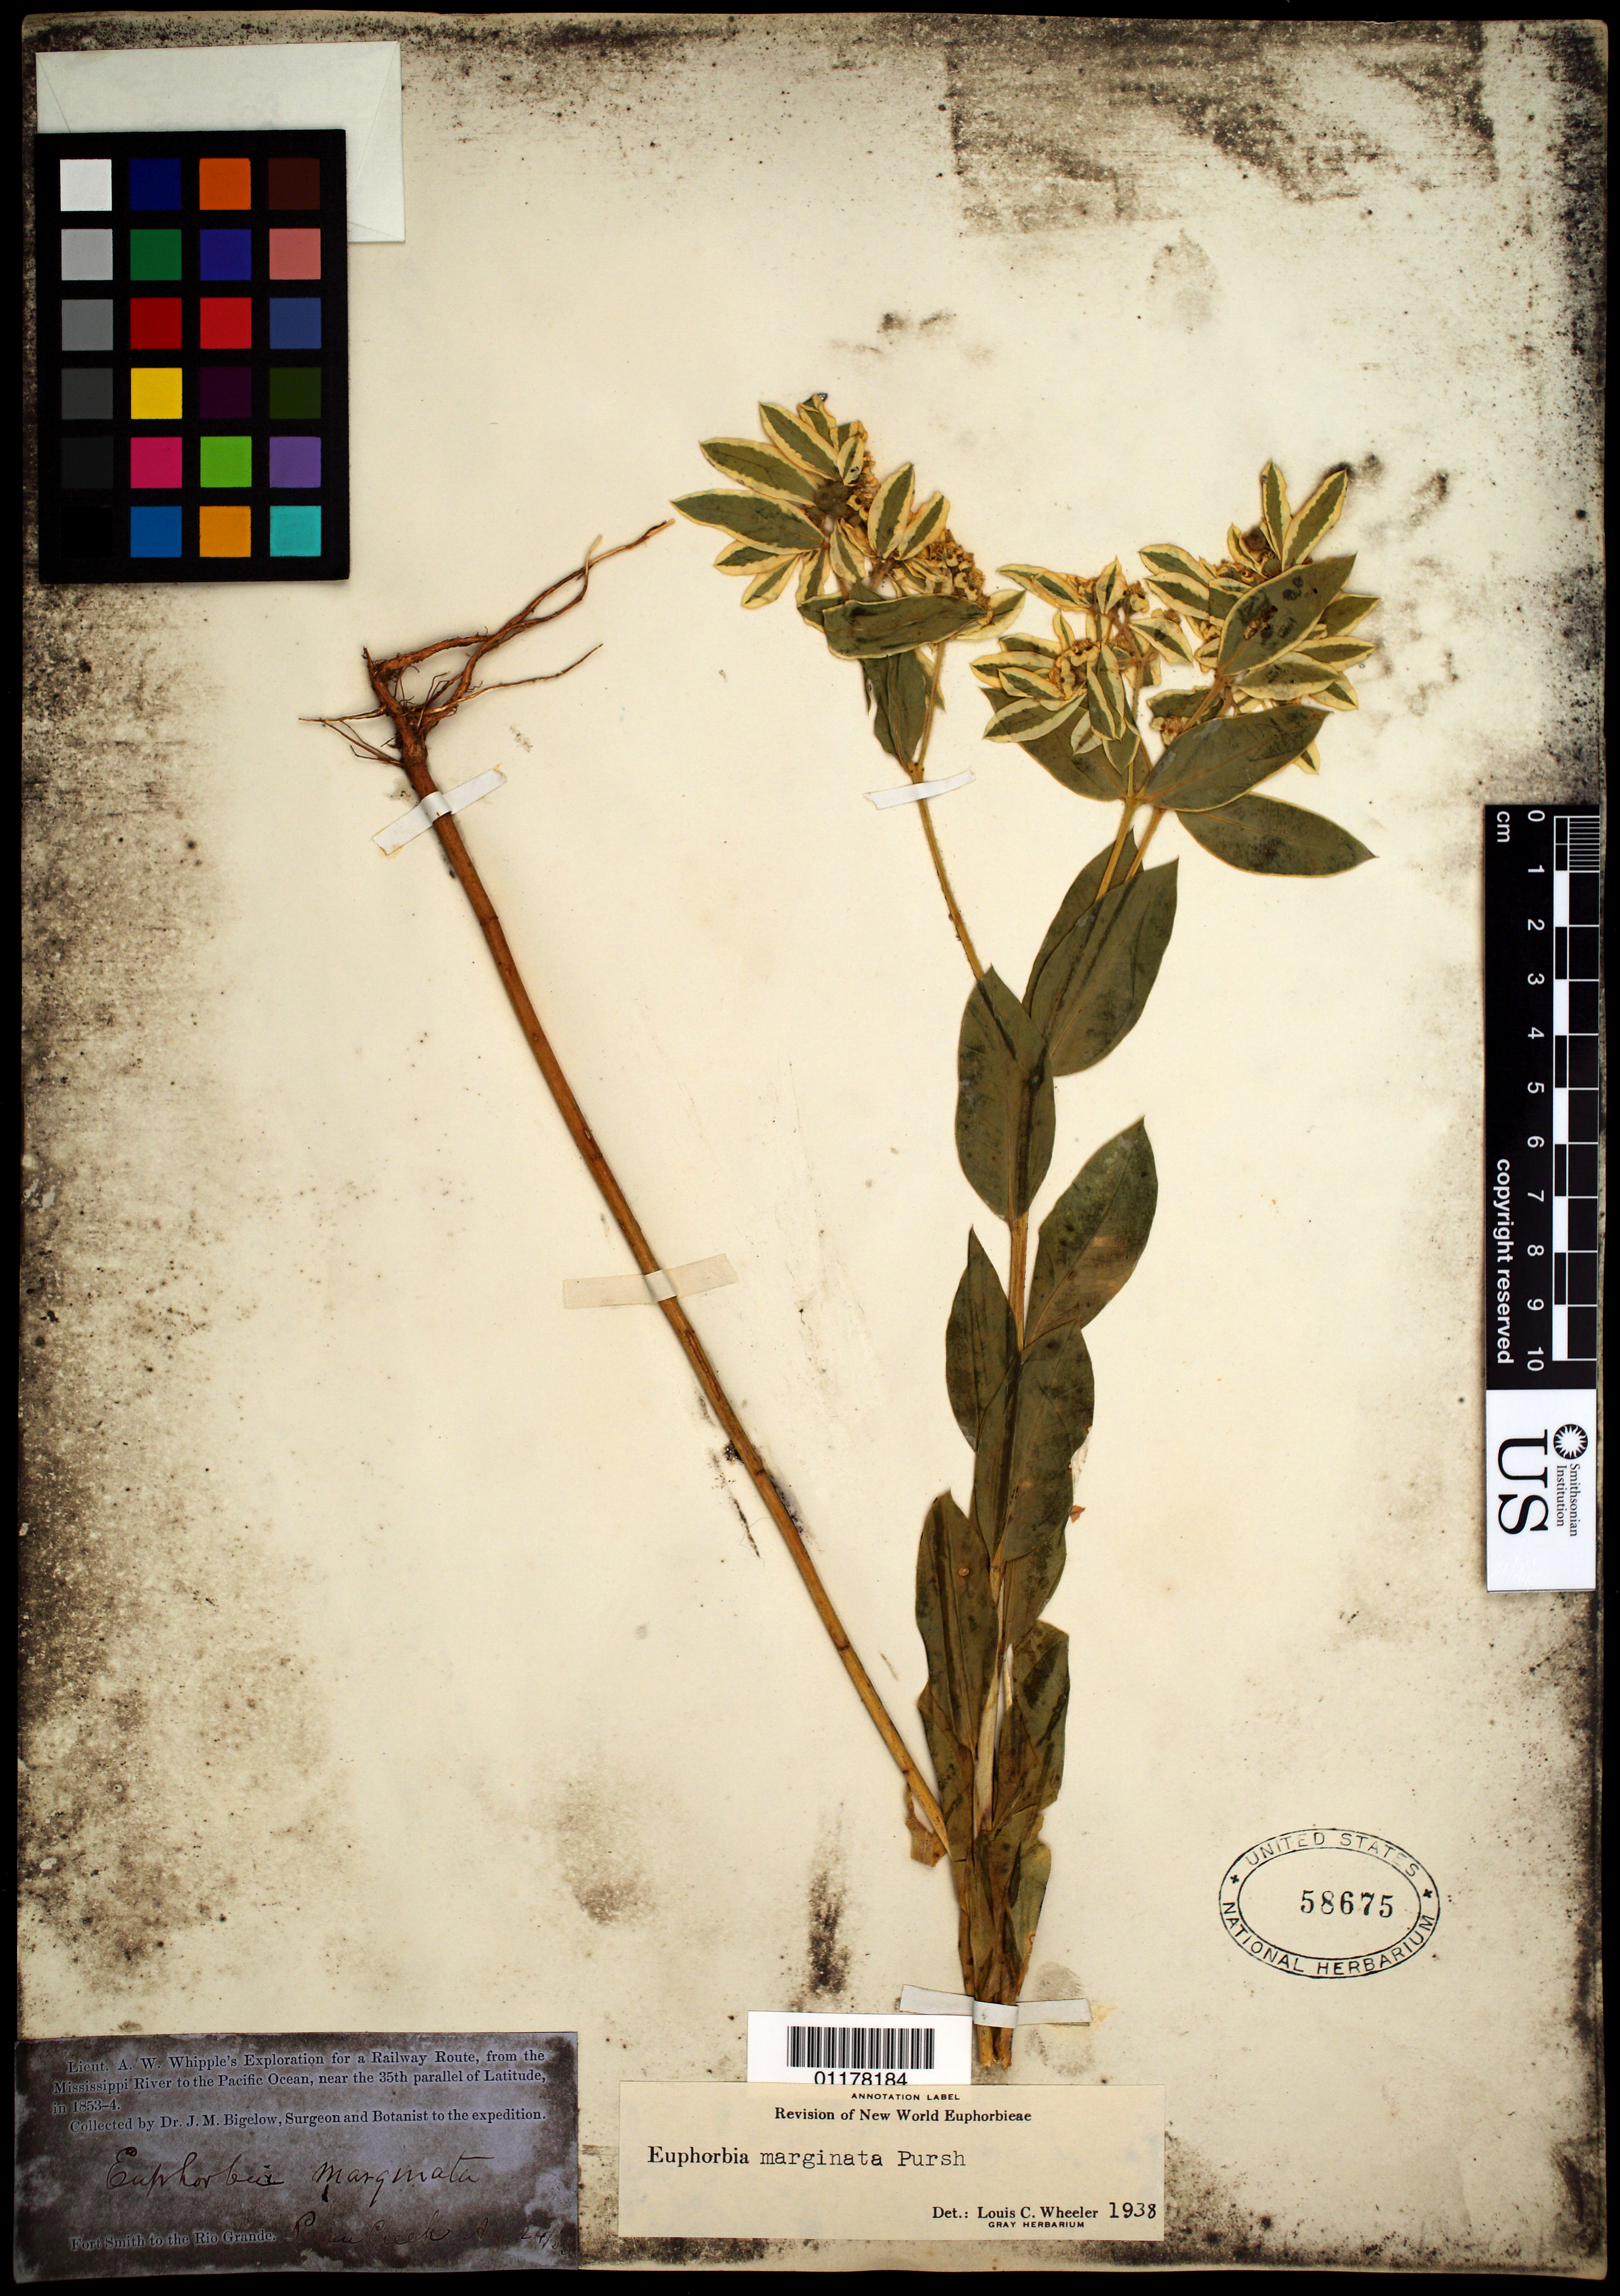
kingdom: Plantae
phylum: Tracheophyta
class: Magnoliopsida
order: Malpighiales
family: Euphorbiaceae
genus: Euphorbia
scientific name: Euphorbia marginata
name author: Pursh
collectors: J. M. Bigelow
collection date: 1853-08-23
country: United States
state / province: Oklahoma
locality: Fort Smith to the Rio Grande. Pecan Creek.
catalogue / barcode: US 58675